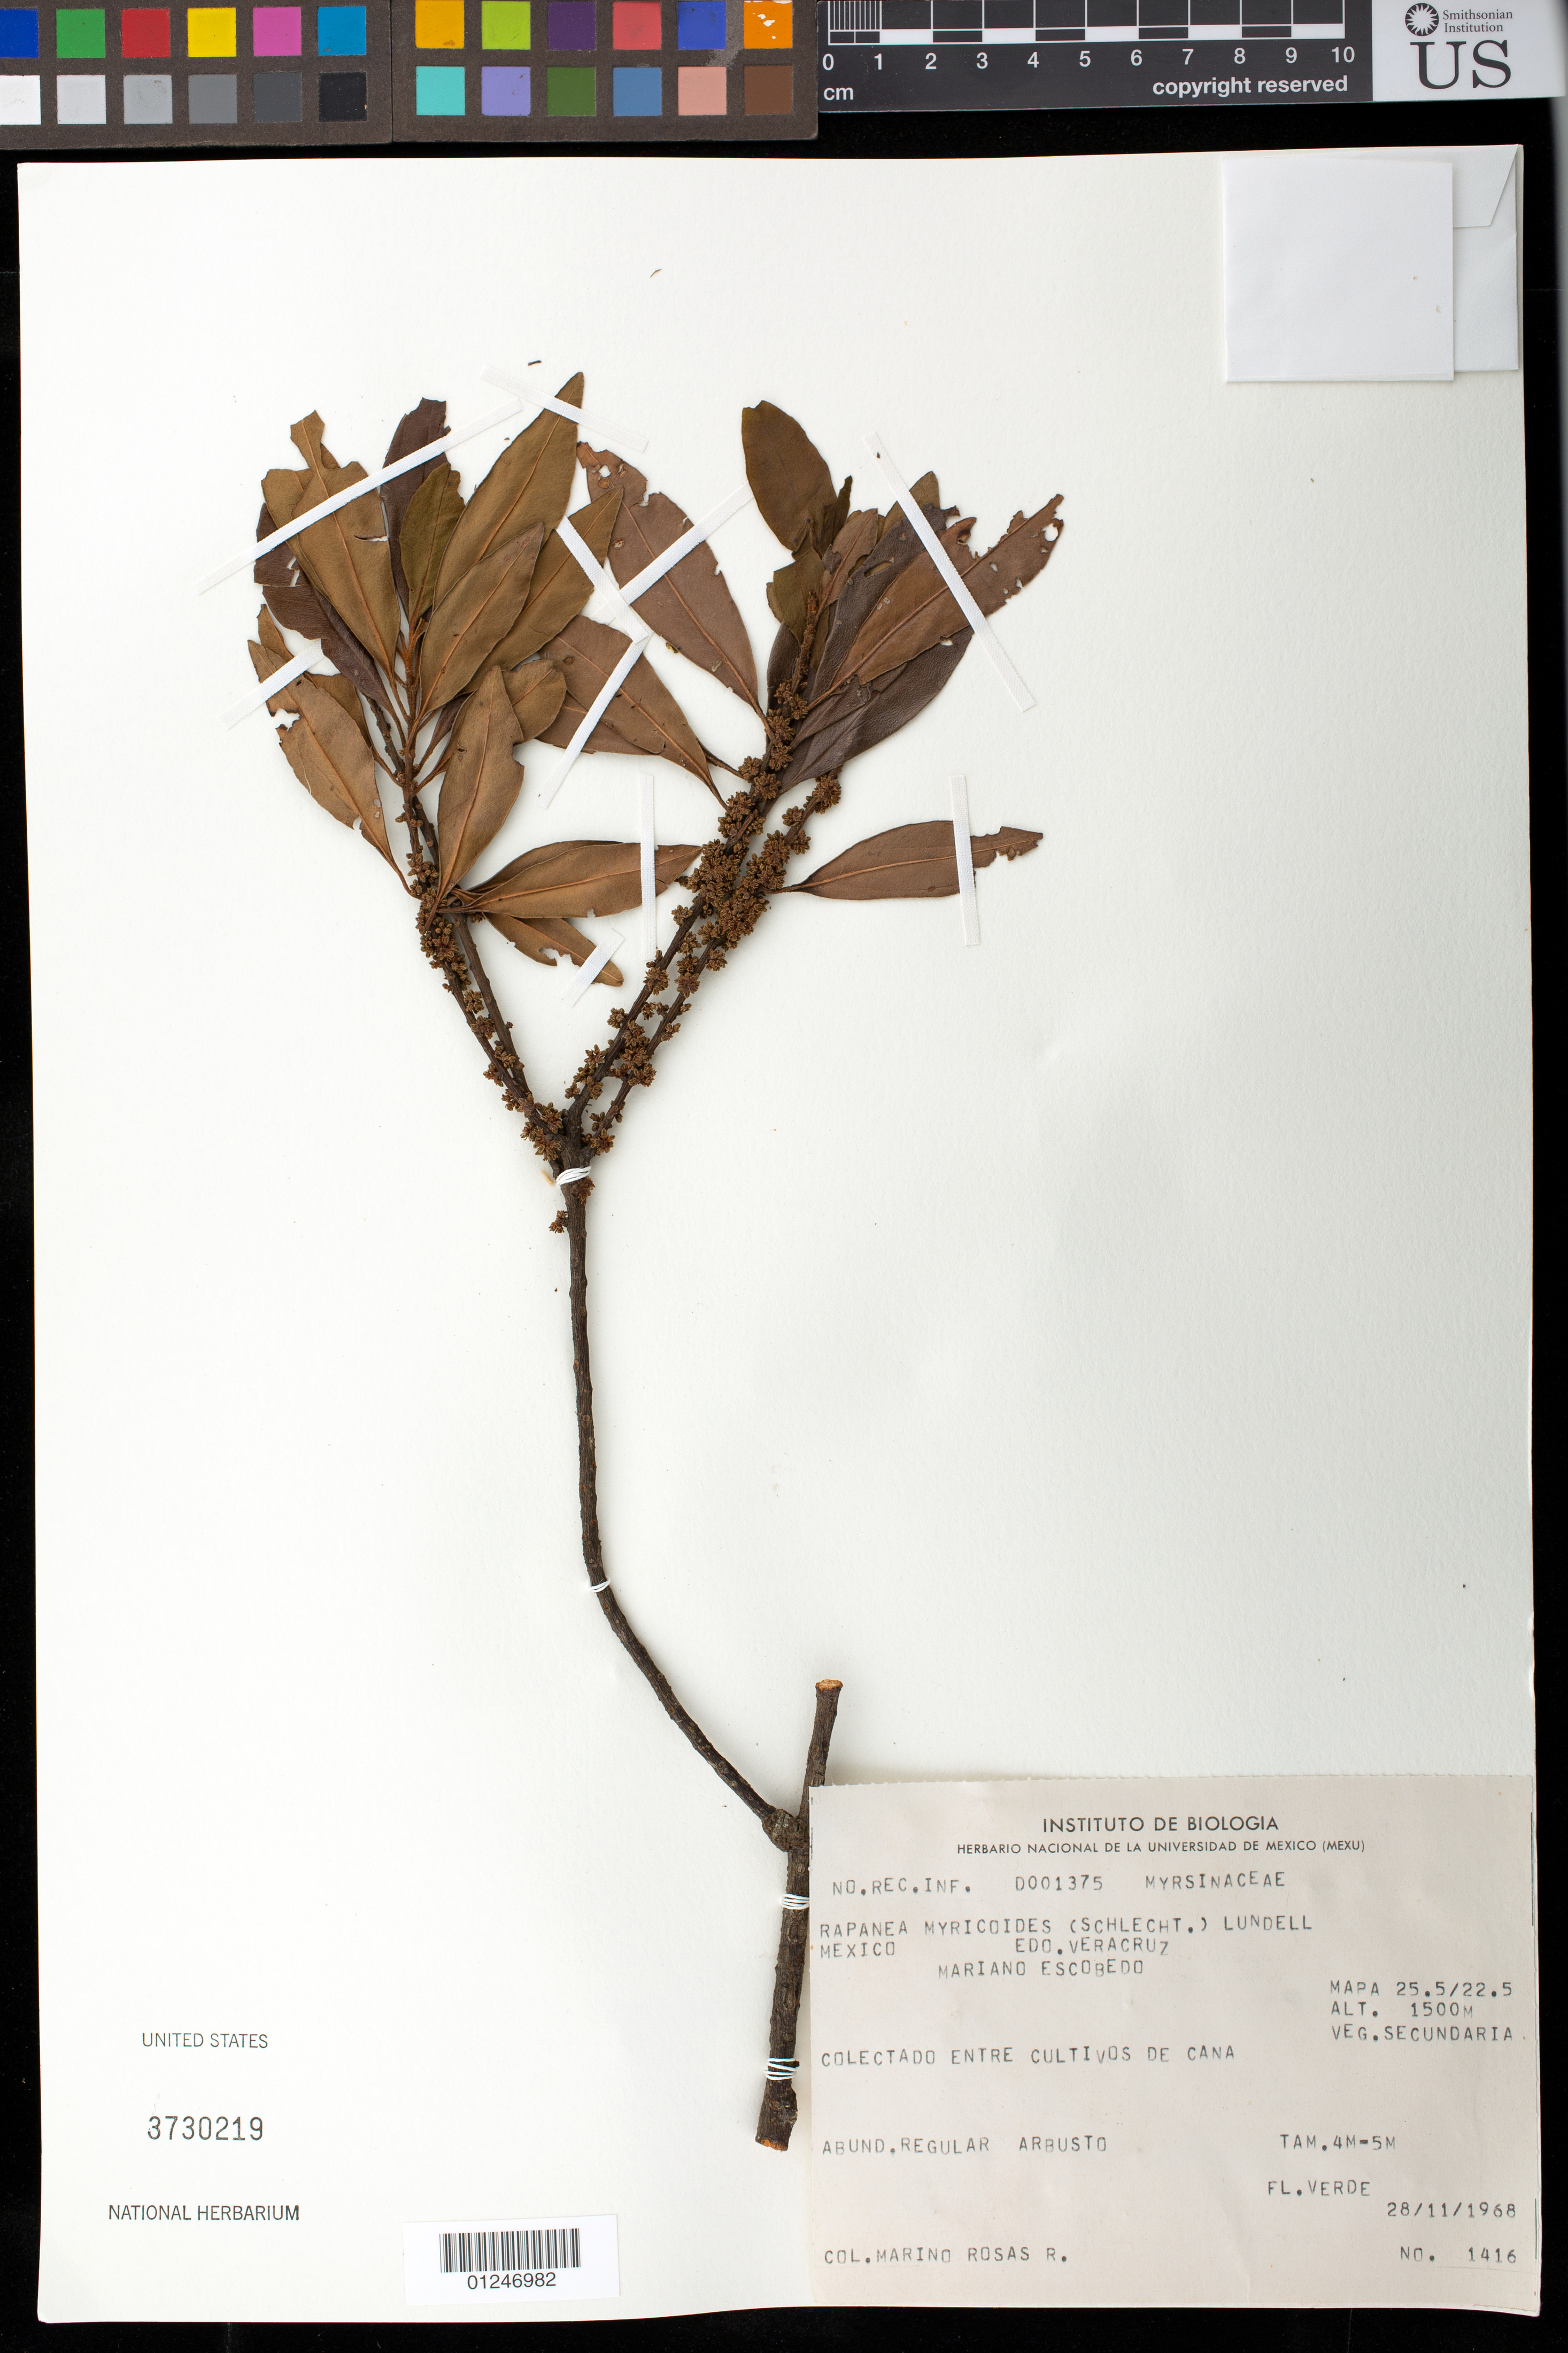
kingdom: Plantae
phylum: Tracheophyta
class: Magnoliopsida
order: Ericales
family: Primulaceae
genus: Rapanea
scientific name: Rapanea myricoides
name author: (Schltdl.) Lundell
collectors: M. Rosas R.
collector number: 1416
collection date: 1968-11-28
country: Mexico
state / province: Veracruz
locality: Mariano Escobedo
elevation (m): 1500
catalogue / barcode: US 3730219